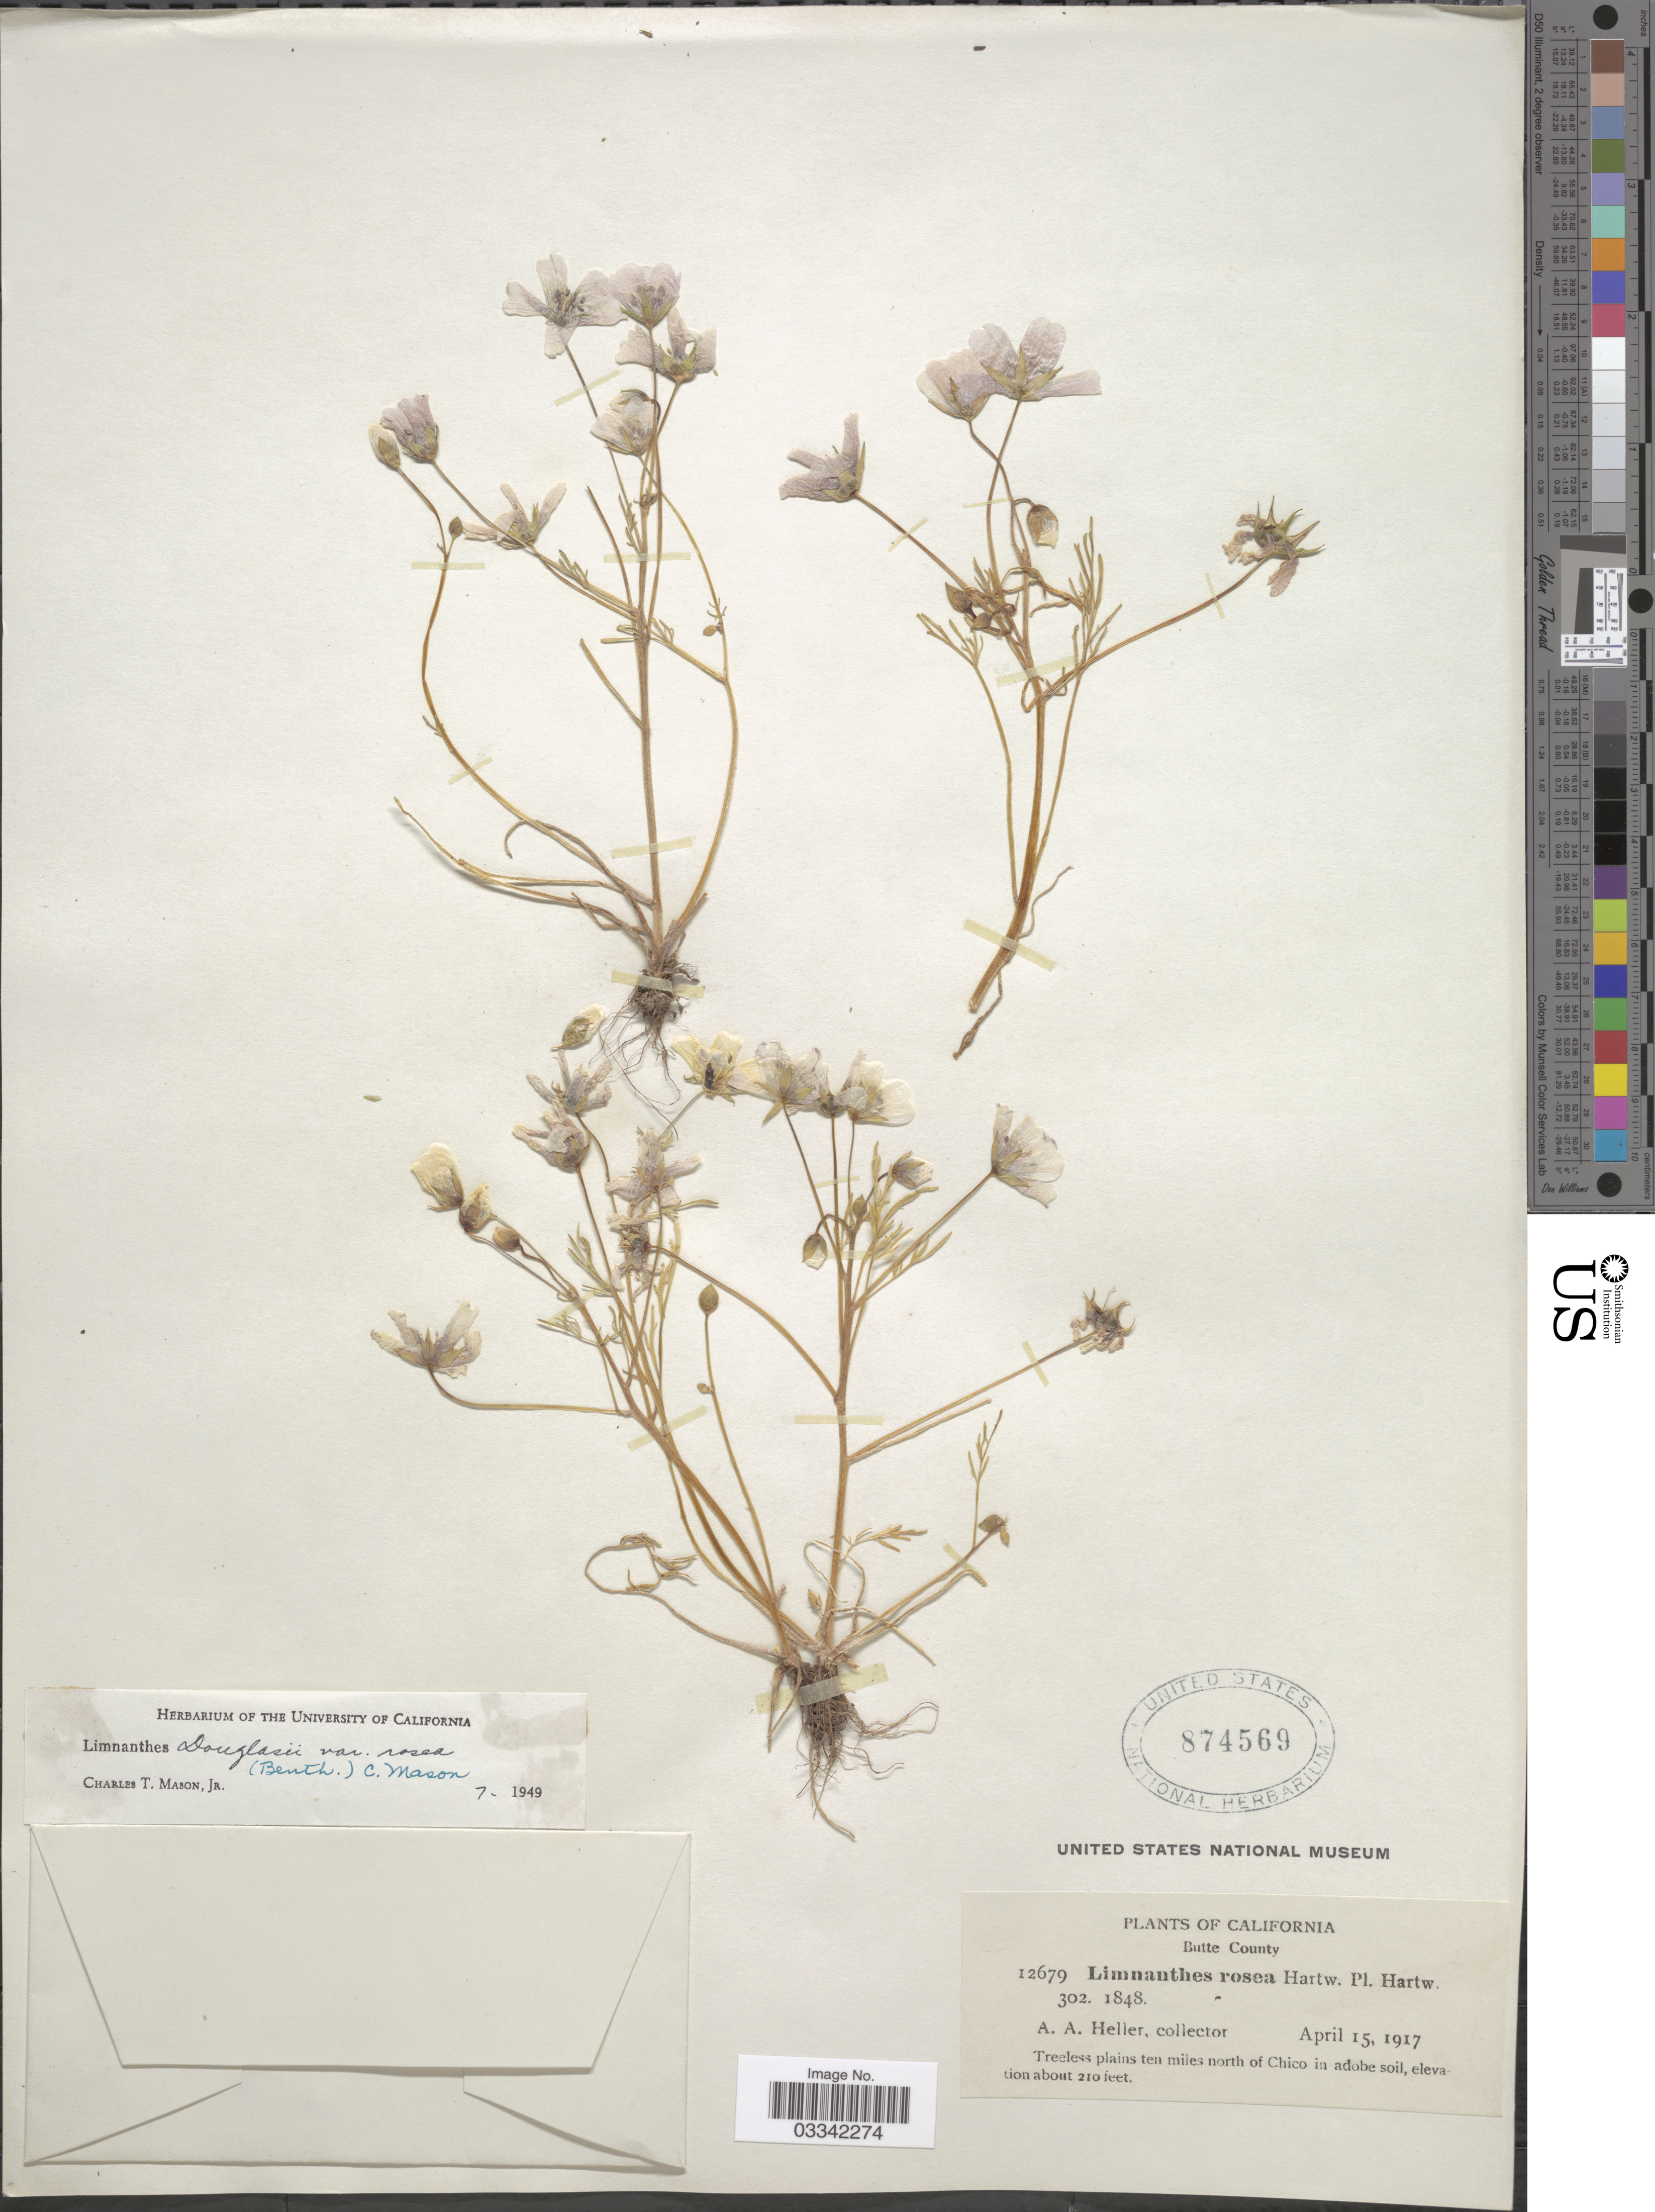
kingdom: Plantae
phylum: Tracheophyta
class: Magnoliopsida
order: Brassicales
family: Limnanthaceae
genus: Limnanthes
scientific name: Limnanthes douglasii var. rosea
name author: (Hartw. ex Benth.) Mason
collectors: A. A. Heller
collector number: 12679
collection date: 1917-04-15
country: United States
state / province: California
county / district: Butte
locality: Butte County. Treeless plains ten miles north of Chico.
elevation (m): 64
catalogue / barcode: US 874569